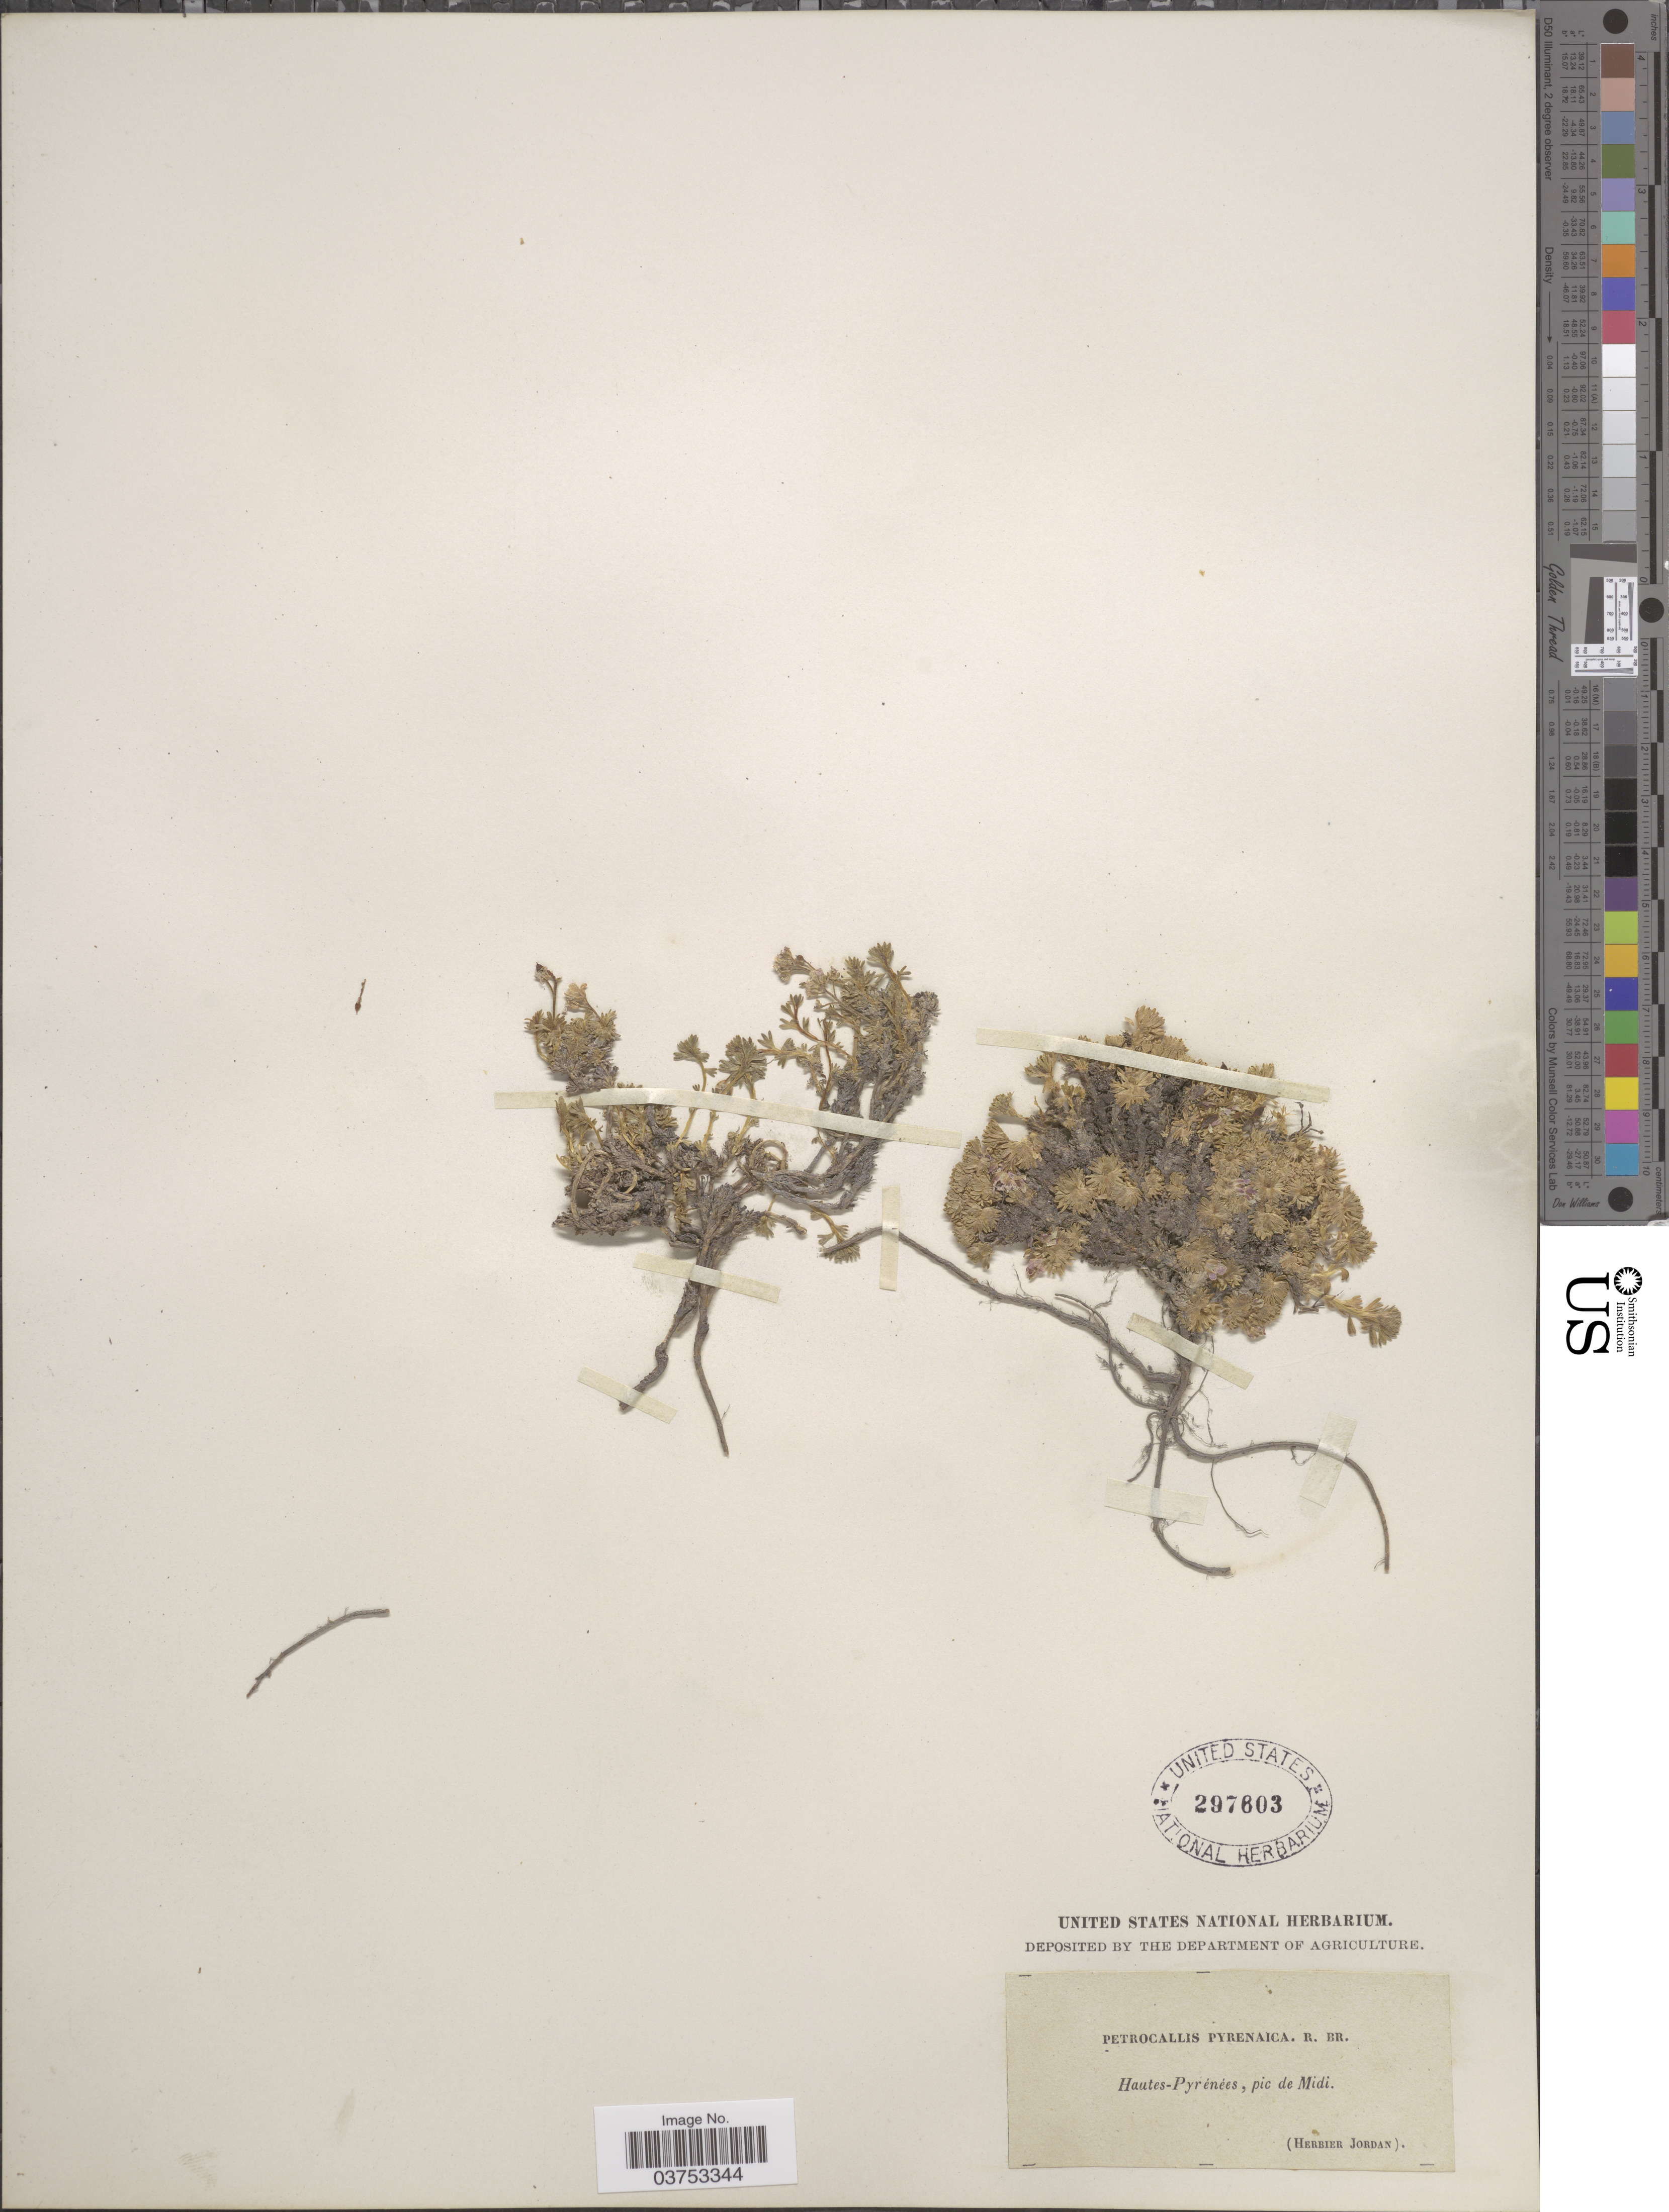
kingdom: Plantae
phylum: Tracheophyta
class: Magnoliopsida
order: Brassicales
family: Brassicaceae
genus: Draba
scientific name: Draba pyrenaica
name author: L.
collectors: ex herb. Jordan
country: France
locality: Hautes-Pyrénées, pic de Midi.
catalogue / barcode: US 297603